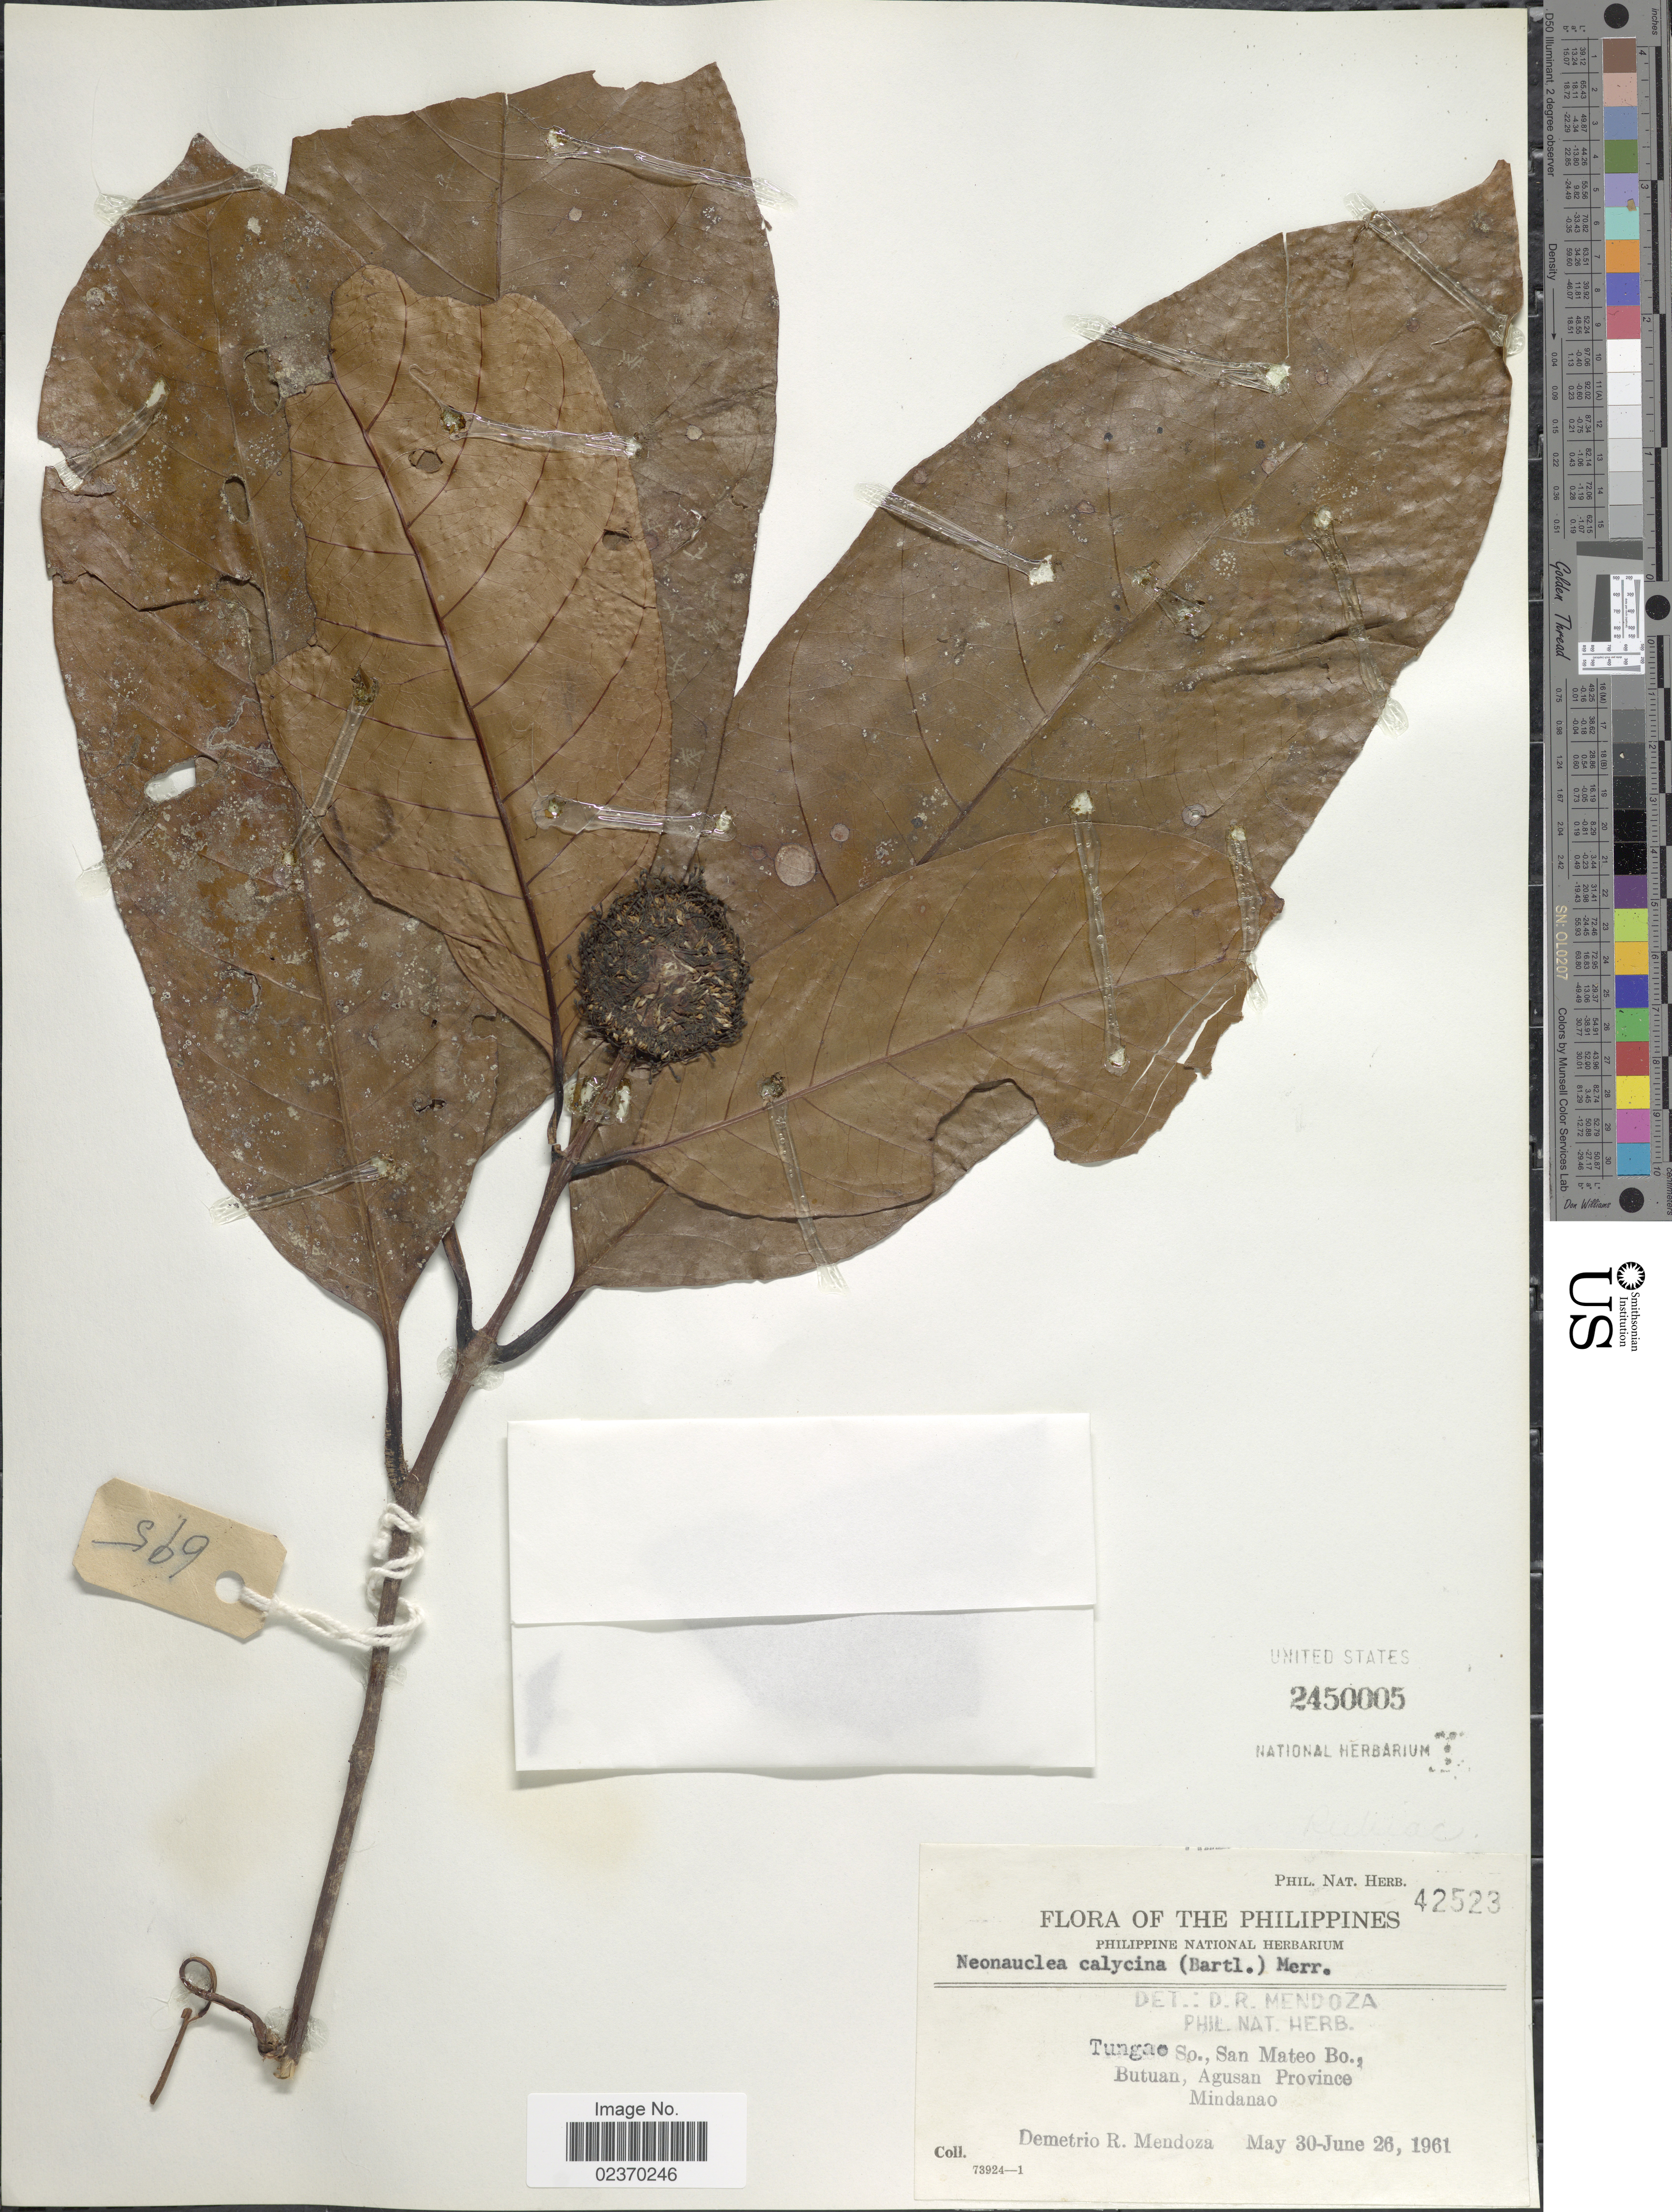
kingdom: Plantae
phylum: Tracheophyta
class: Magnoliopsida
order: Gentianales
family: Rubiaceae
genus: Neonauclea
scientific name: Neonauclea calycina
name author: (Bartl. ex DC.) Merr.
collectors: D. Mendoza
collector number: Phil. Nat. Herb. 42523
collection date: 1961-05-30/1961-06-26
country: Philippines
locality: Tungao So., San Mateo Bo., Butuan, Agusan Province, Mindanao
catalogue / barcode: US 2450005